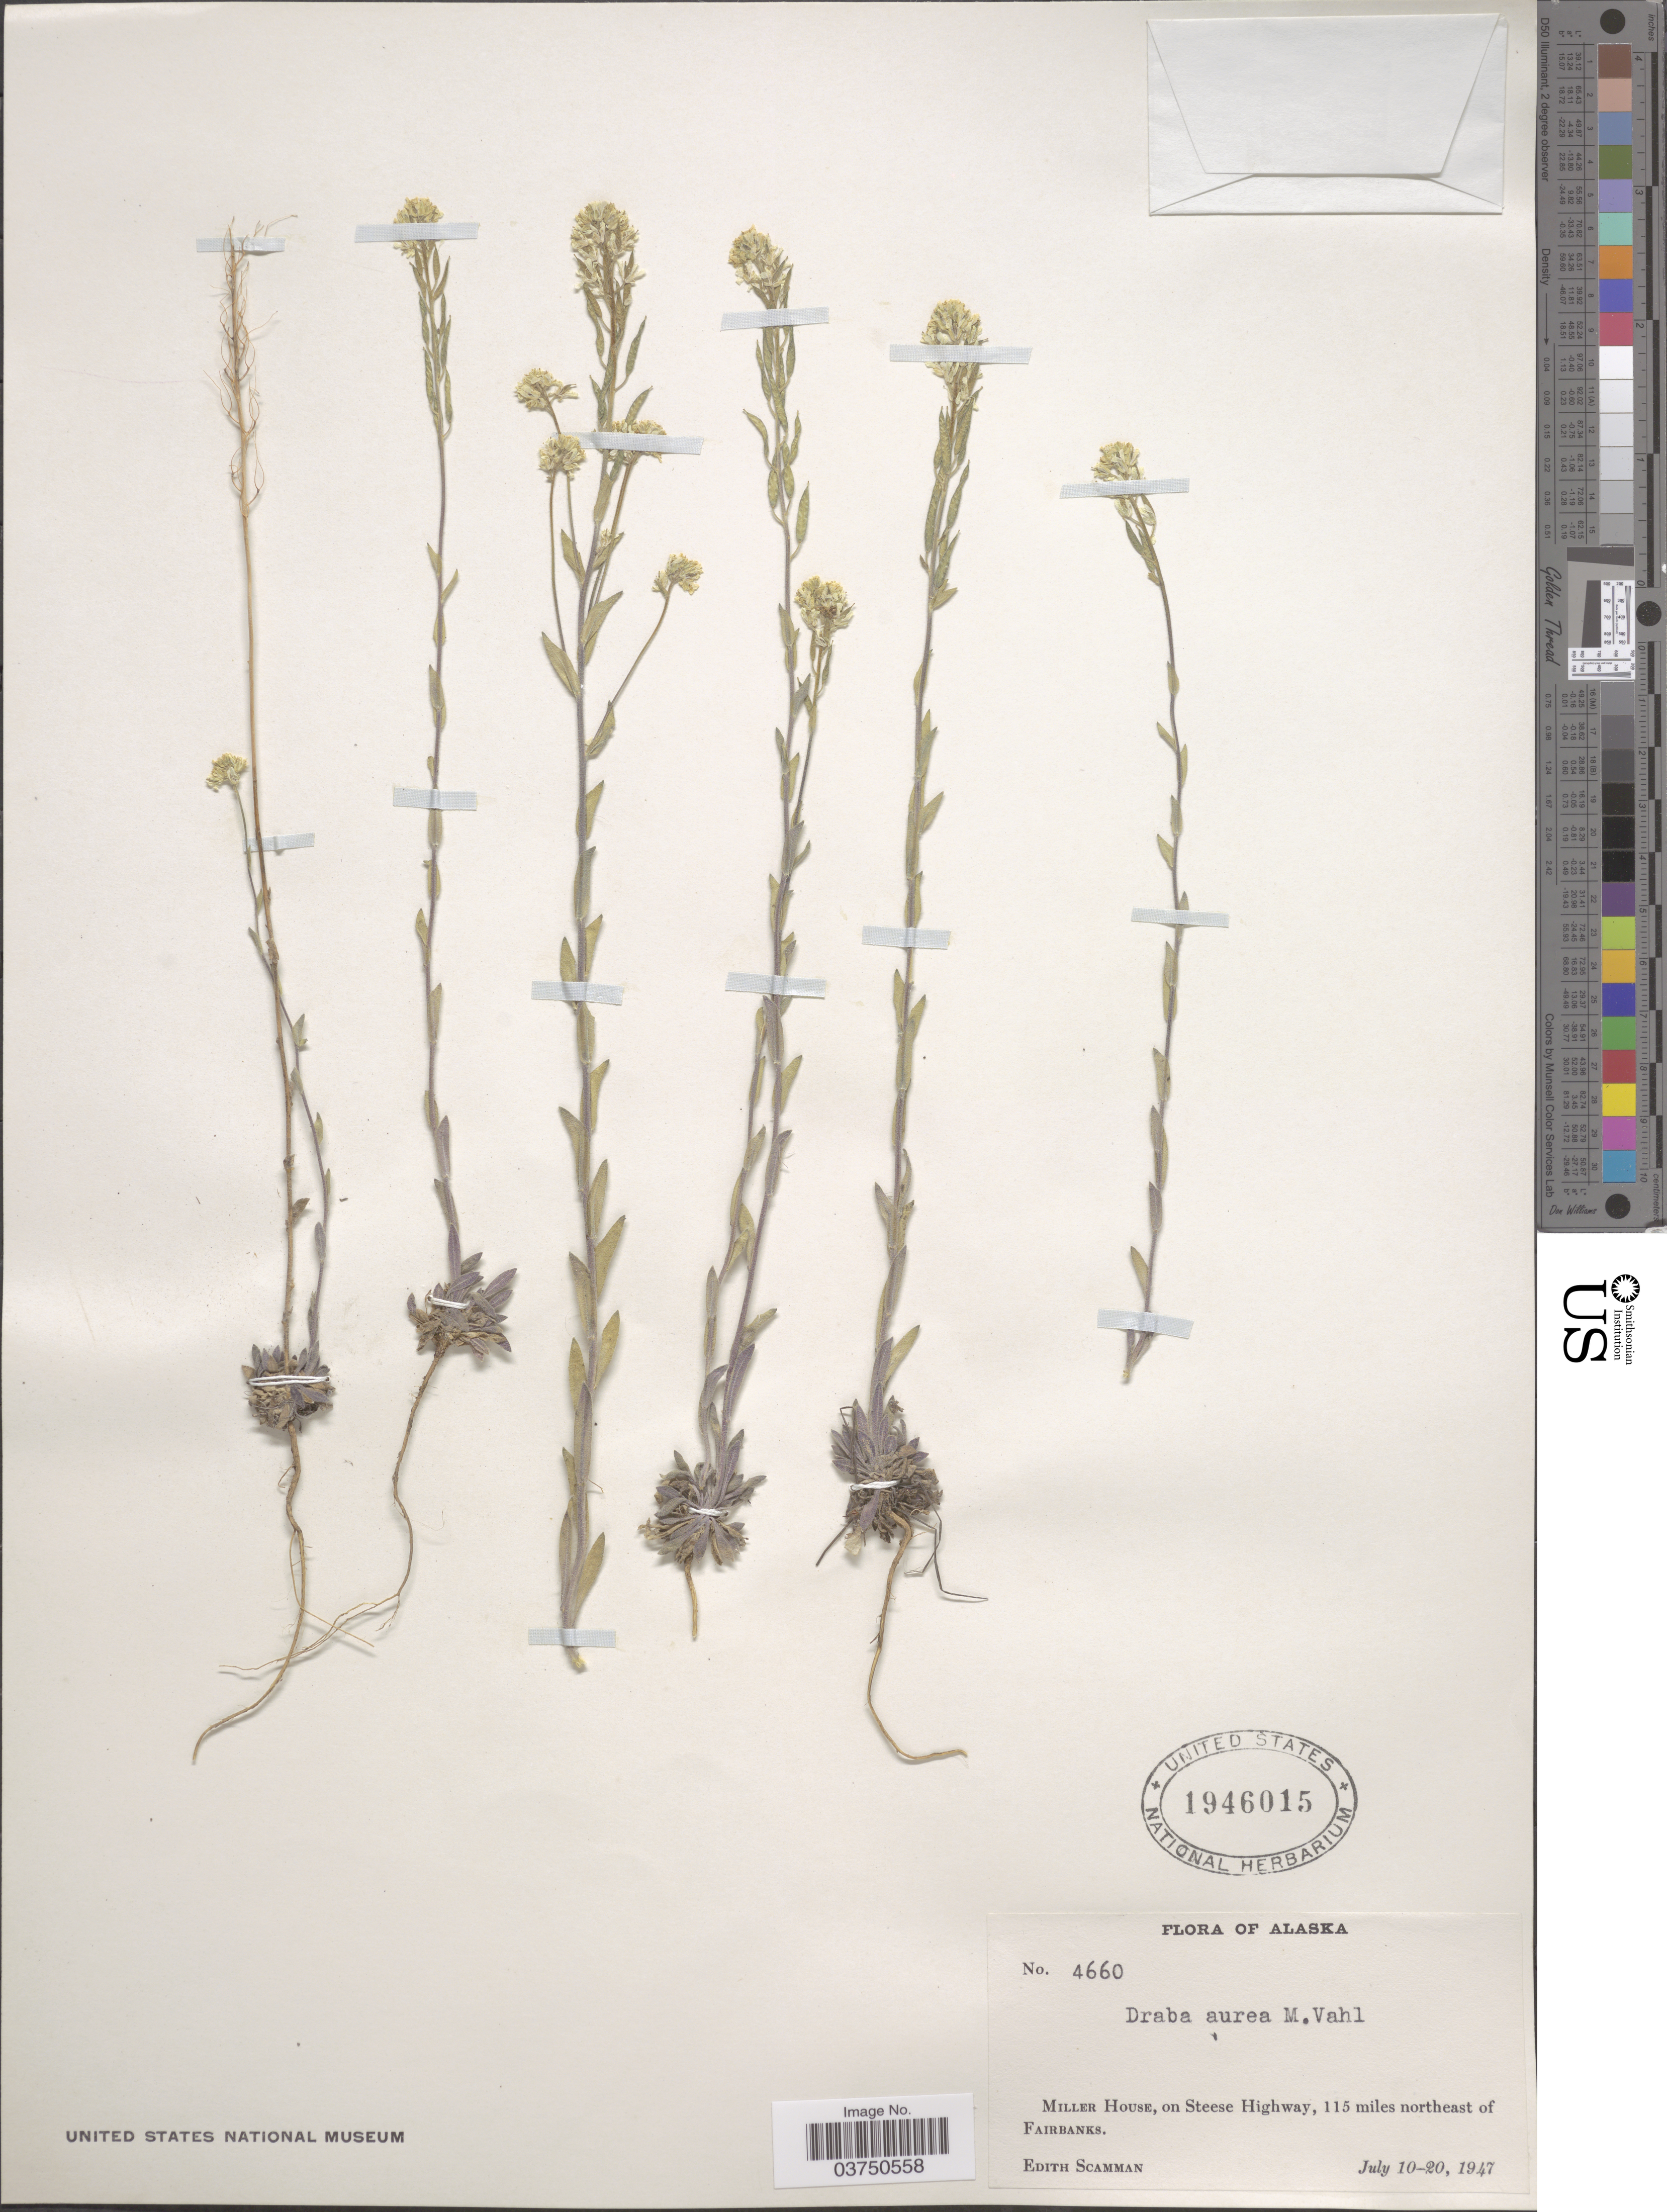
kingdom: Plantae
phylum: Tracheophyta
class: Magnoliopsida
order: Brassicales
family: Brassicaceae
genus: Draba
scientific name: Draba aurea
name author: Vahl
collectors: E. Scamman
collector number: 4660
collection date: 1947-07-10/1947-07-20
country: United States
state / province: Alaska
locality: Miller House, on Steese Highway, 115 miles northeast of Fairbanks.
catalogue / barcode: US 1946015